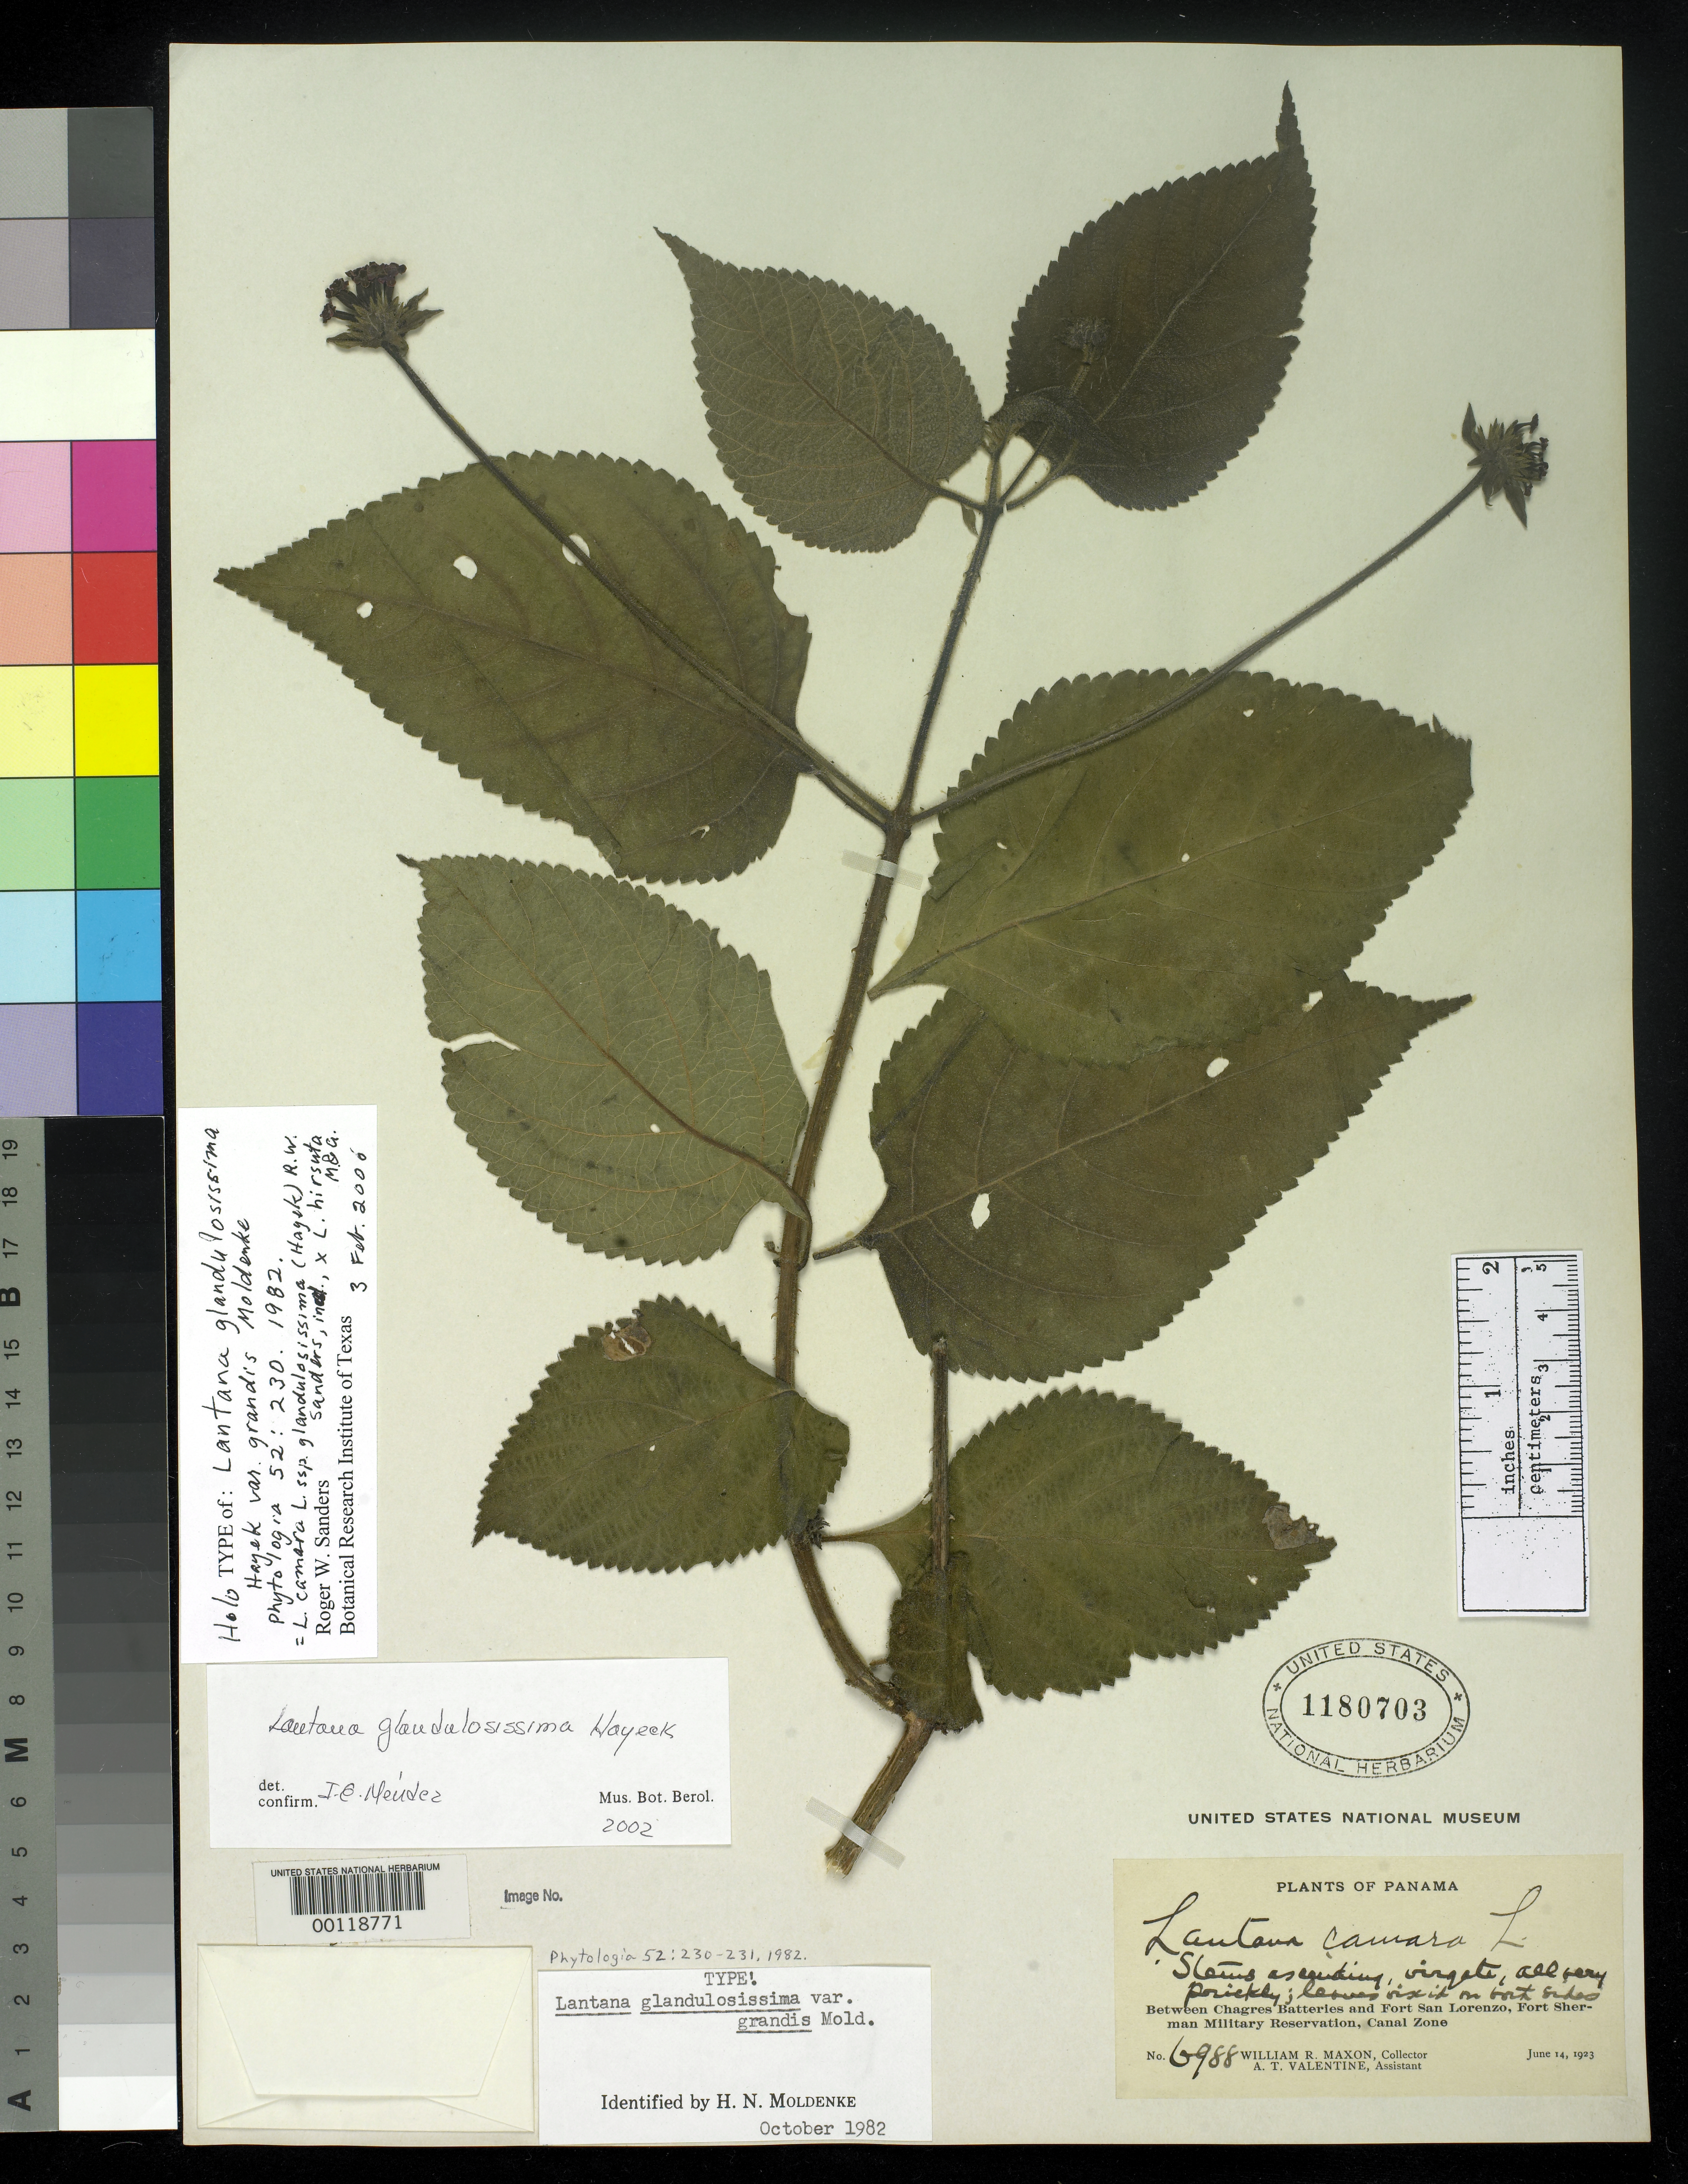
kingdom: Plantae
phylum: Tracheophyta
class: Magnoliopsida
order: Lamiales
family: Verbenaceae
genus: Lantana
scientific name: Lantana glandulosissima var. grandis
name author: Moldenke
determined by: Sanders, R. W.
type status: Holotype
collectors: W. R. Maxon & A. Valentine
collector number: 6988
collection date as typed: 14 Jan 1923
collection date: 1923-01-14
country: Panama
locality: Btwn Chagres batteries & Fort San Lorenzo, Fort Sherman MiLitary Reservation.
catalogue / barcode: US 1180703